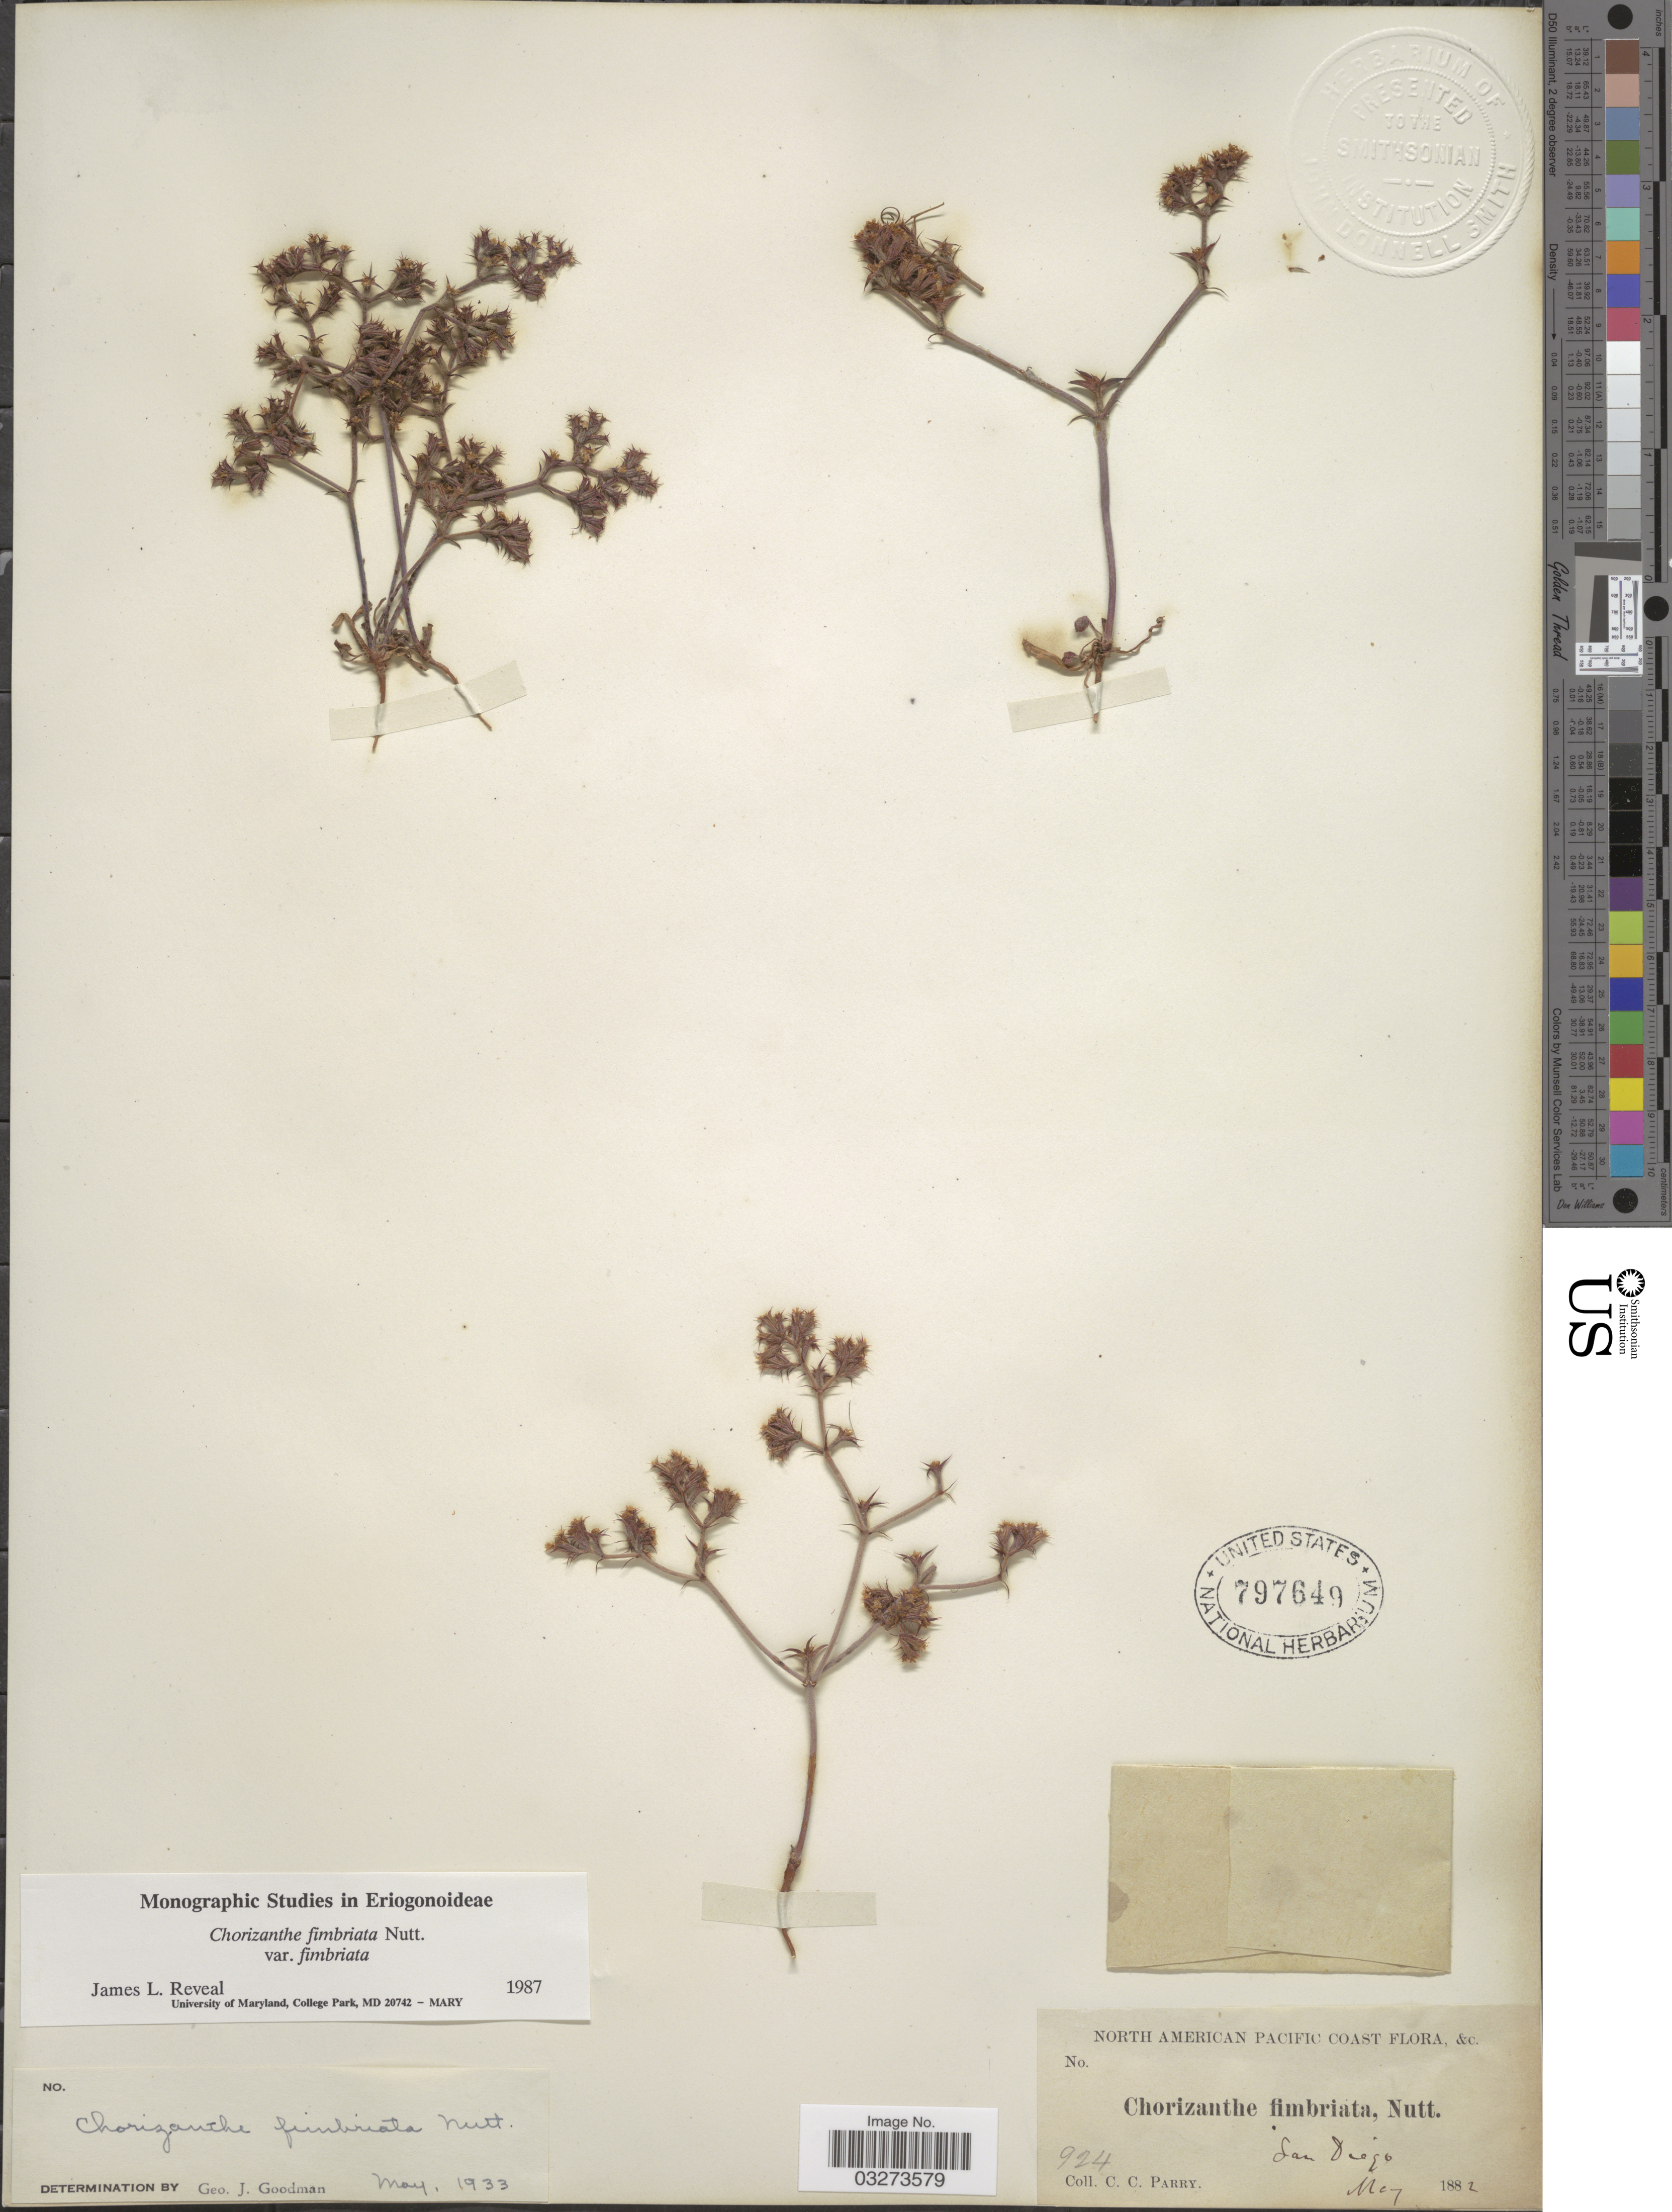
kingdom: Plantae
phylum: Tracheophyta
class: Magnoliopsida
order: Caryophyllales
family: Polygonaceae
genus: Chorizanthe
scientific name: Chorizanthe fimbriata var. fimbriata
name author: Nutt.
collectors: C. C. Parry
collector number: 924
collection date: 1882-05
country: United States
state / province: California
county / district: San Diego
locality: North American Pacific Coast. San Diego.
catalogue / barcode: US 797649